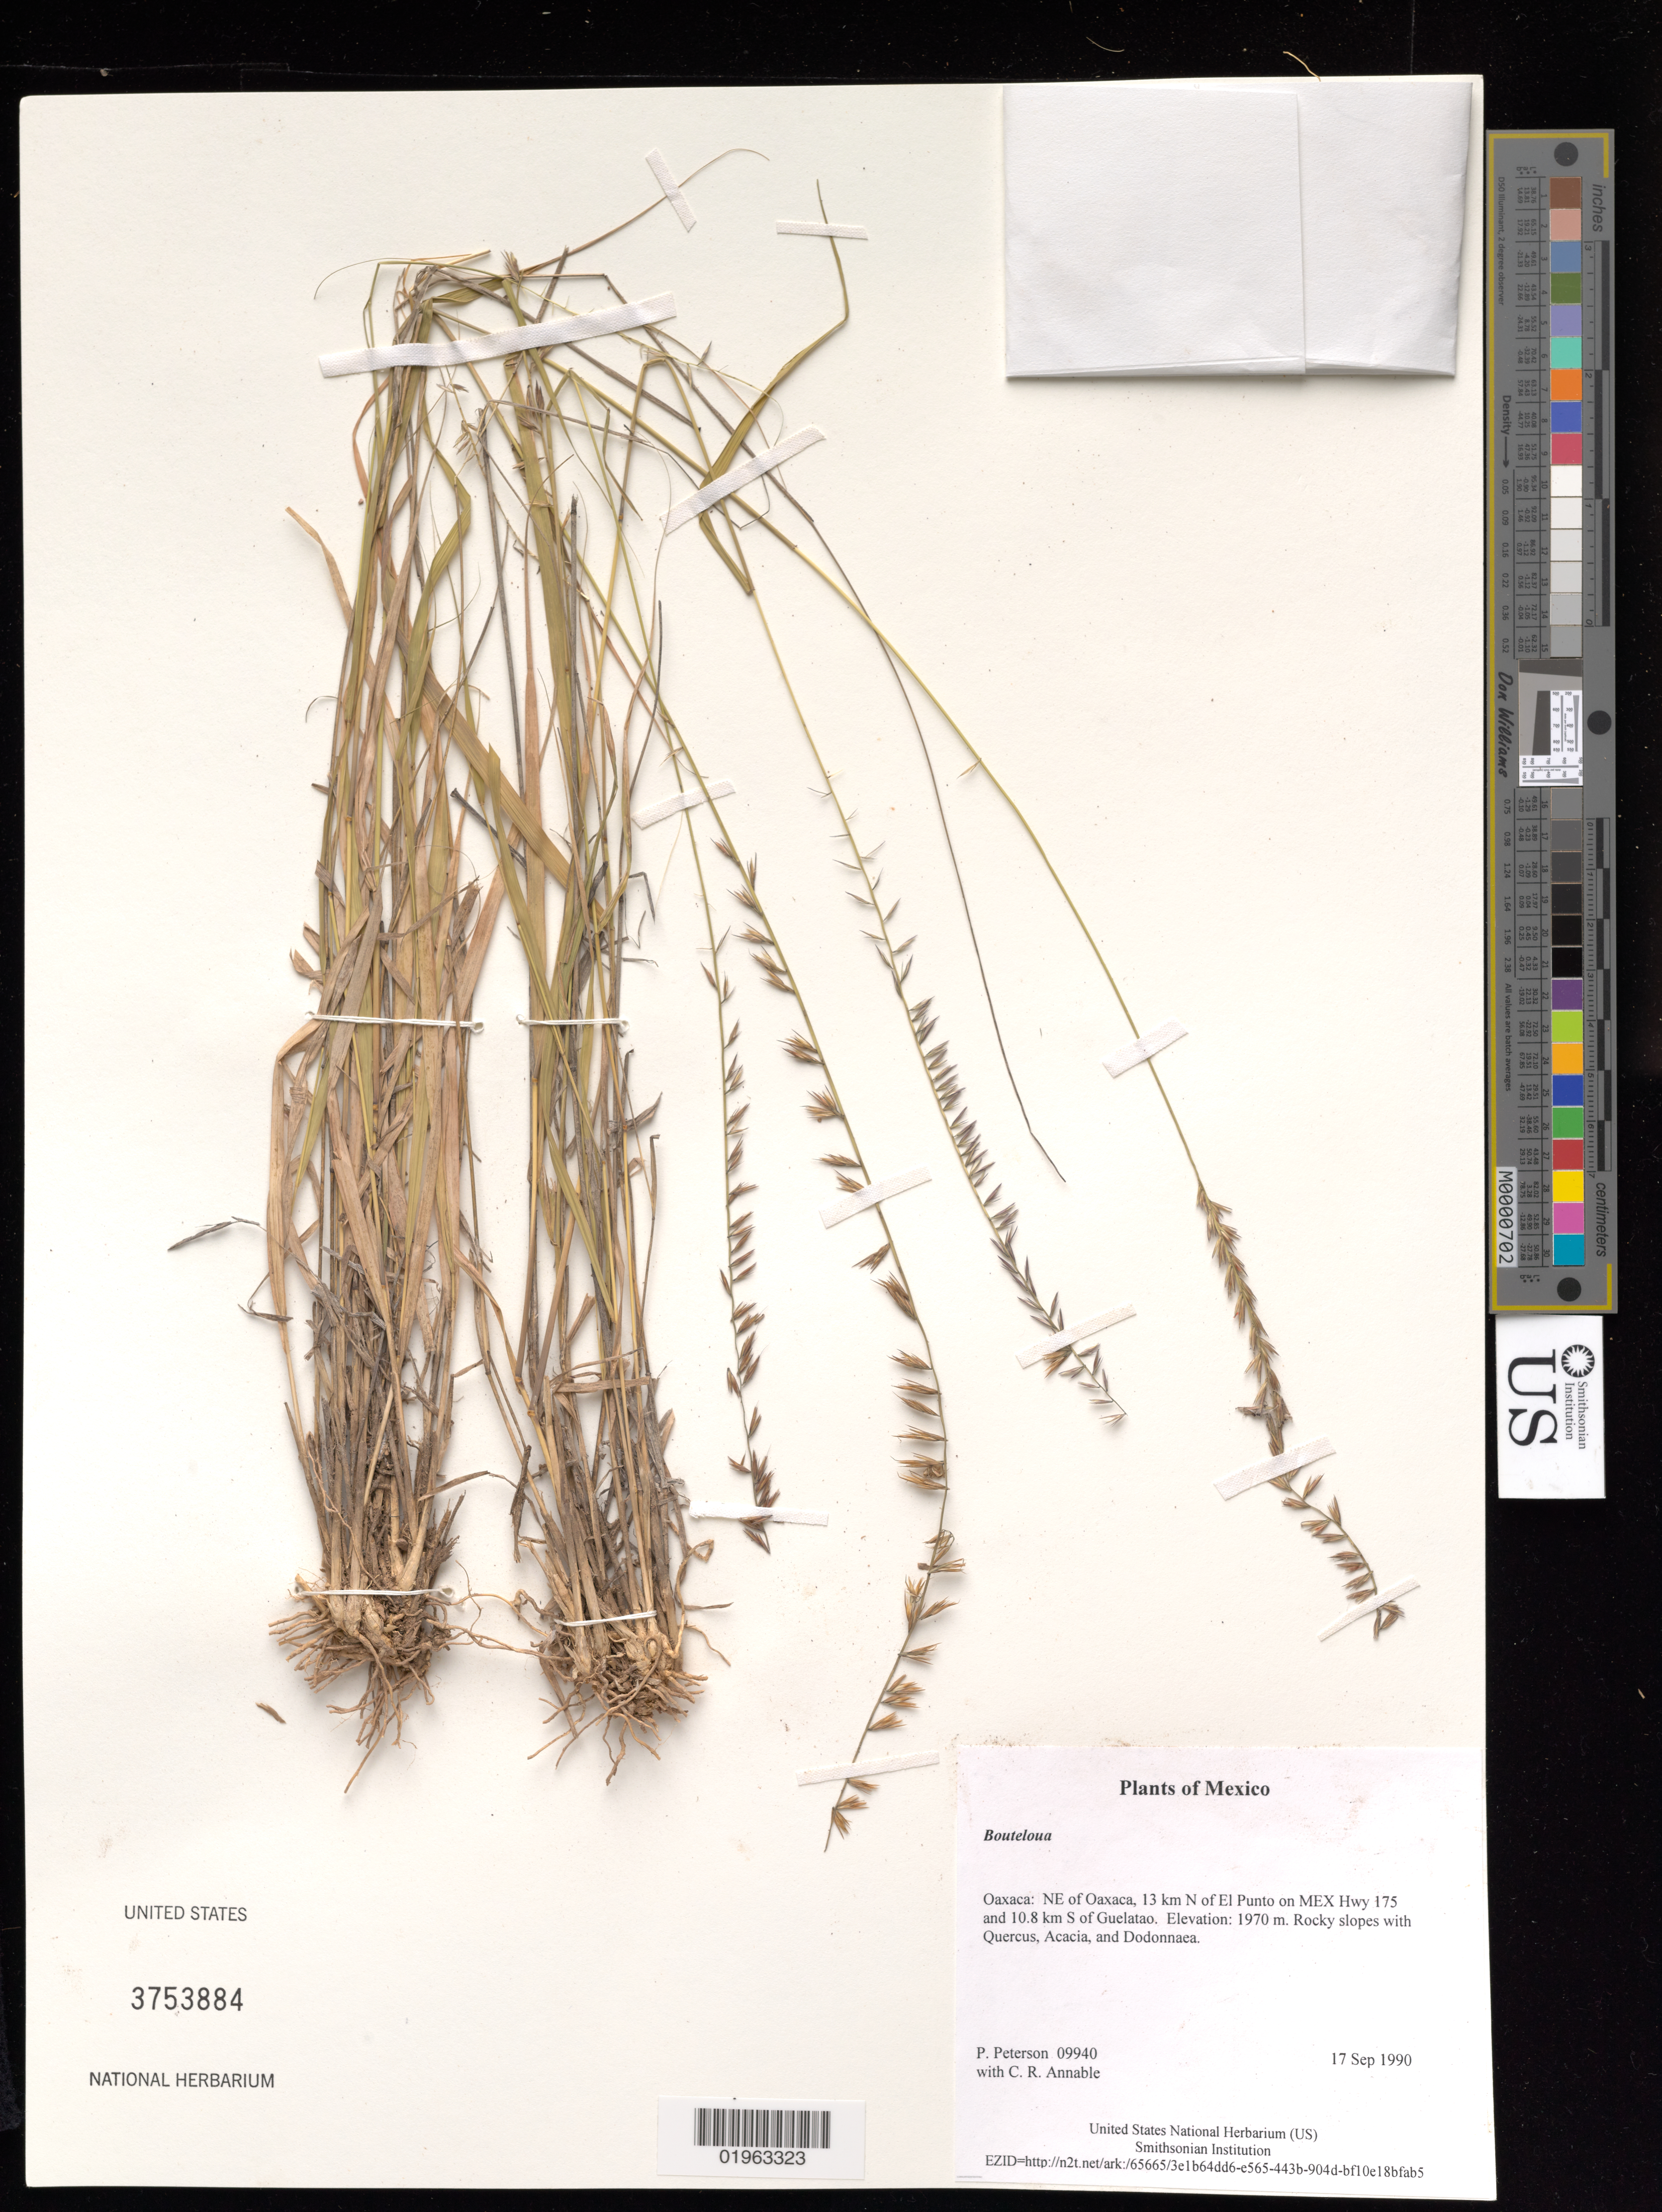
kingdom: Plantae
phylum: Tracheophyta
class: Liliopsida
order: Poales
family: Poaceae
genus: Bouteloua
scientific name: Bouteloua sp.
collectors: P. M. Peterson & C. R. Annable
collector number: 09940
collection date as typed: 17 Sep 1990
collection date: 1990-09-17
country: Mexico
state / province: Oaxaca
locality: NE of Oaxaca, 13 km N of El Punto on MEX Hwy 175 and 10.8 km S of Guelatao.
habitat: Rocky slopes with Quercus, Acacia, and Dodonnaea.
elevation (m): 1970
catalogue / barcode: US 3753884